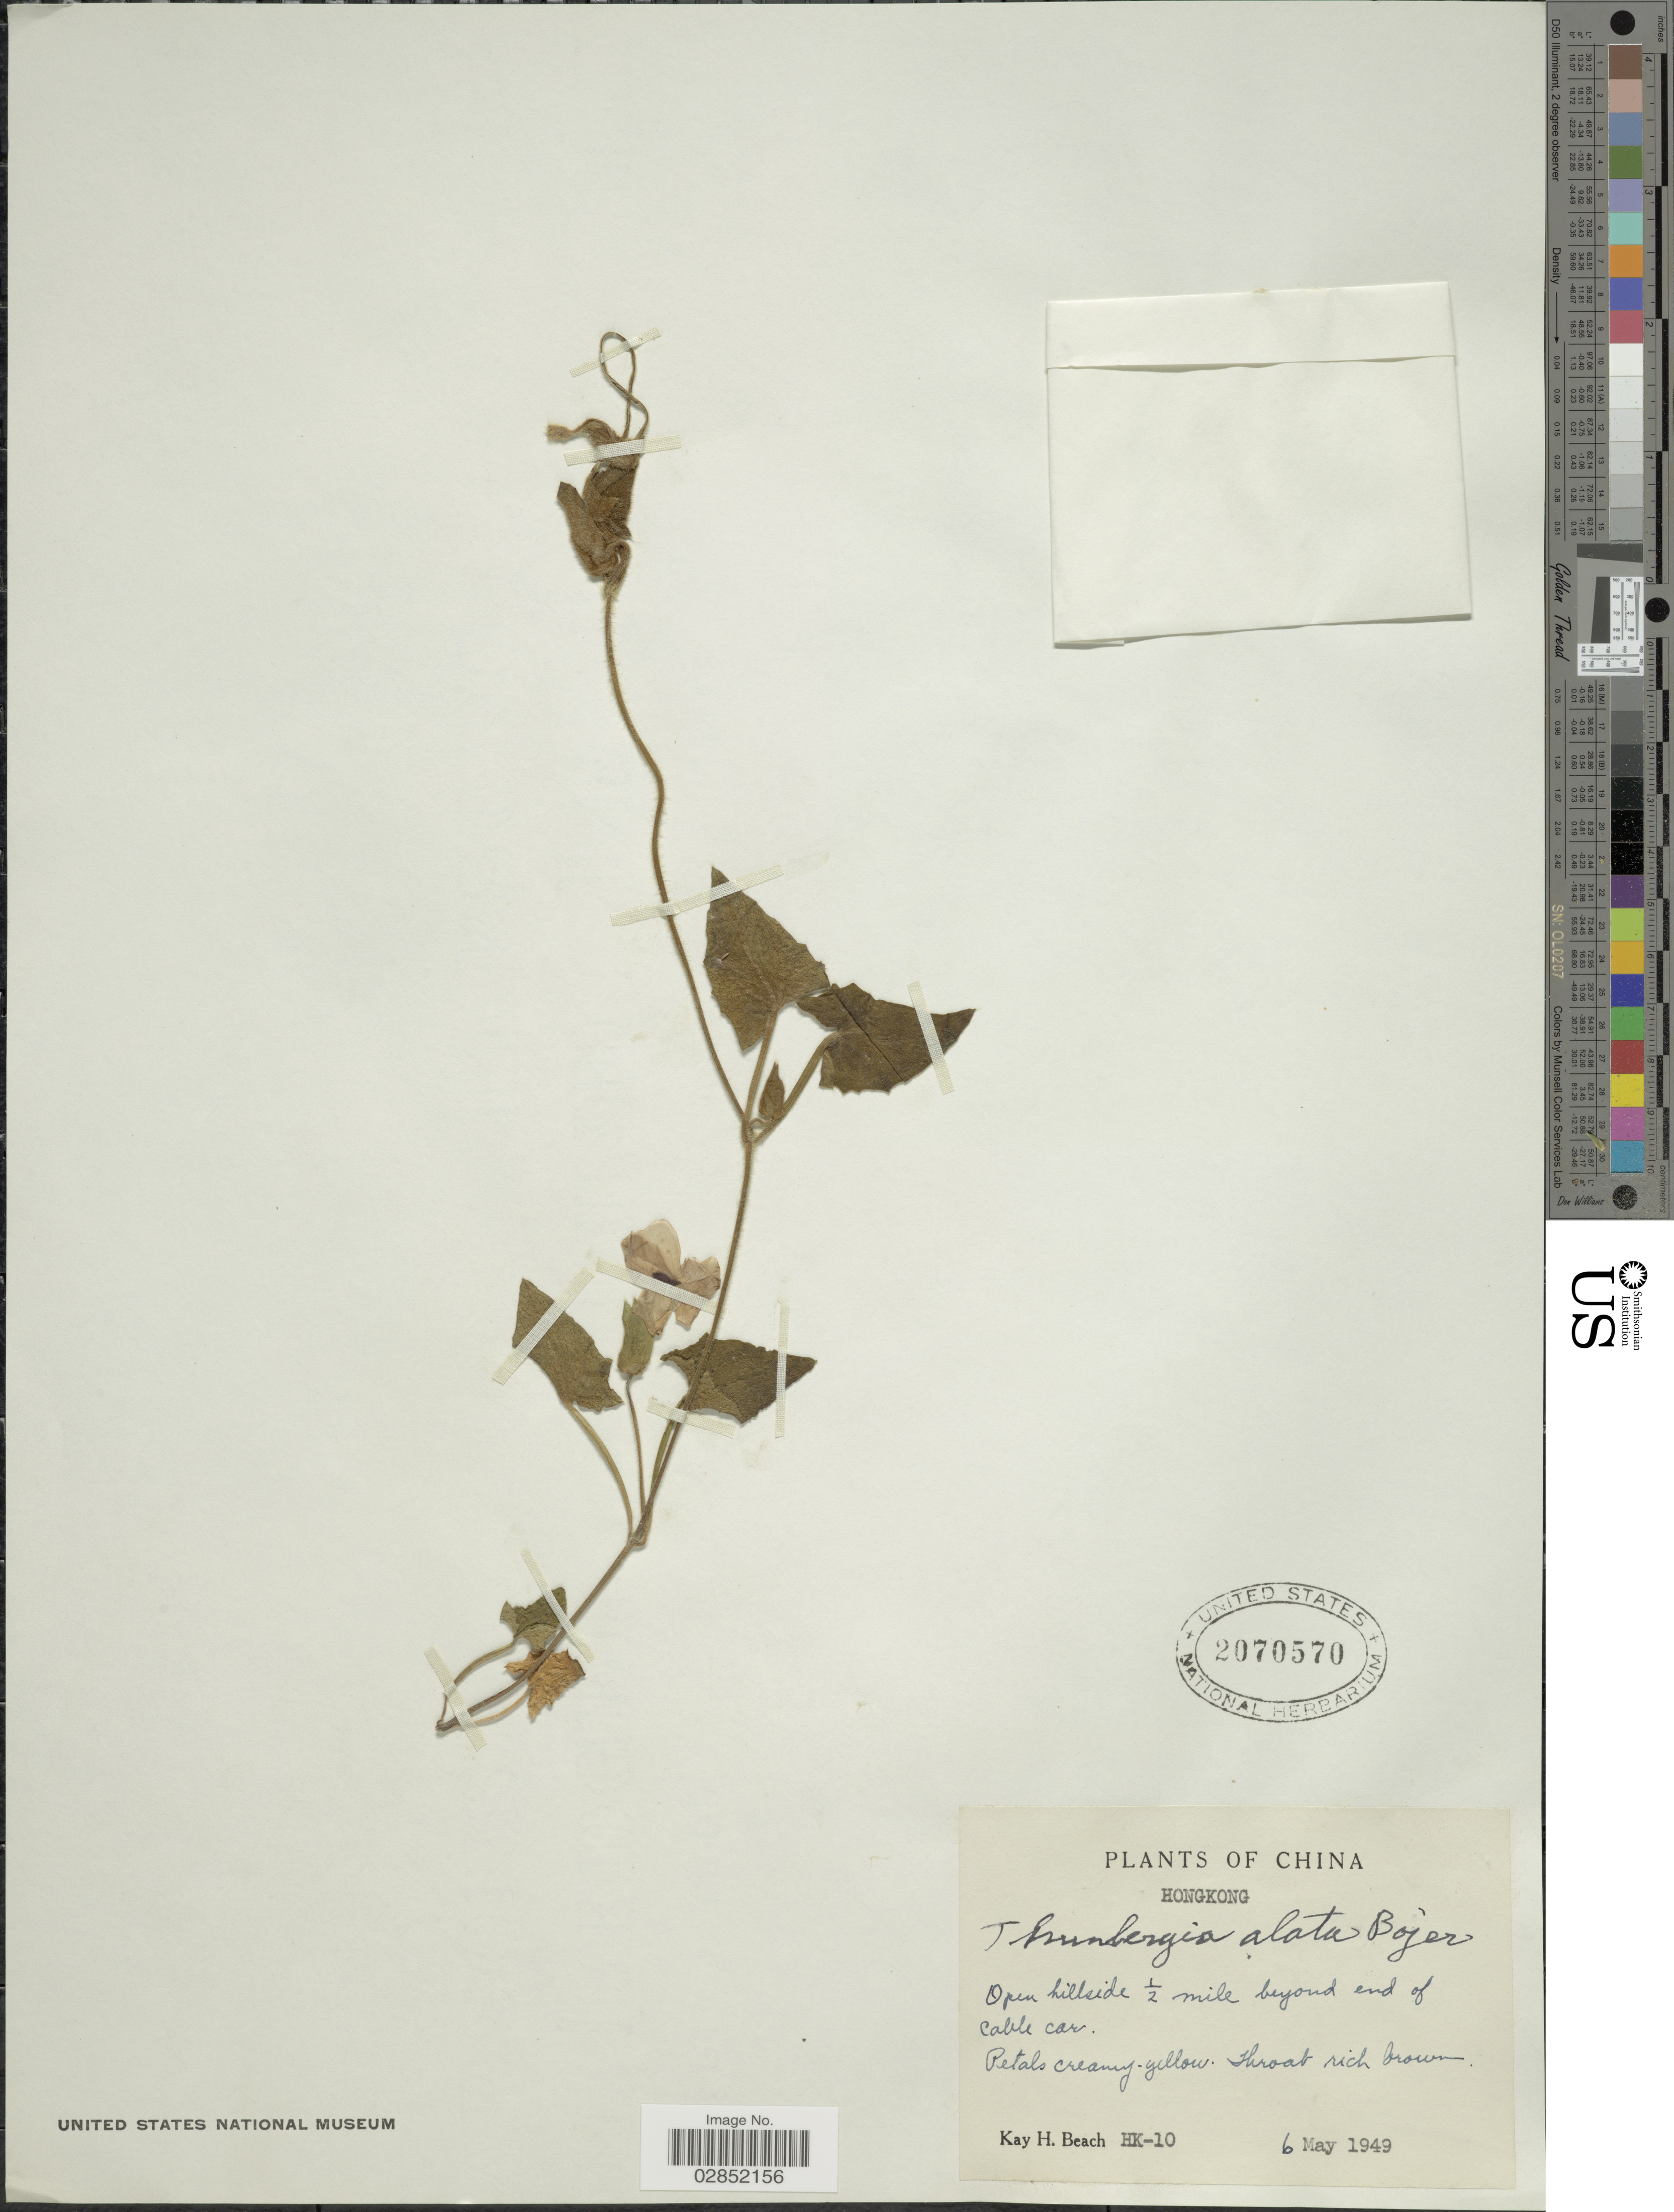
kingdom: Plantae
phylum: Tracheophyta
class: Magnoliopsida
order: Lamiales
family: Acanthaceae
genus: Thunbergia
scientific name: Thunbergia alata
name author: Bojer ex Sims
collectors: K. H. Beach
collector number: HK-10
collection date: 1949-05-06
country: China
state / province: Hong Kong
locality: Open hillside ½ mile beyond end of cable car.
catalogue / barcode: US 2070570